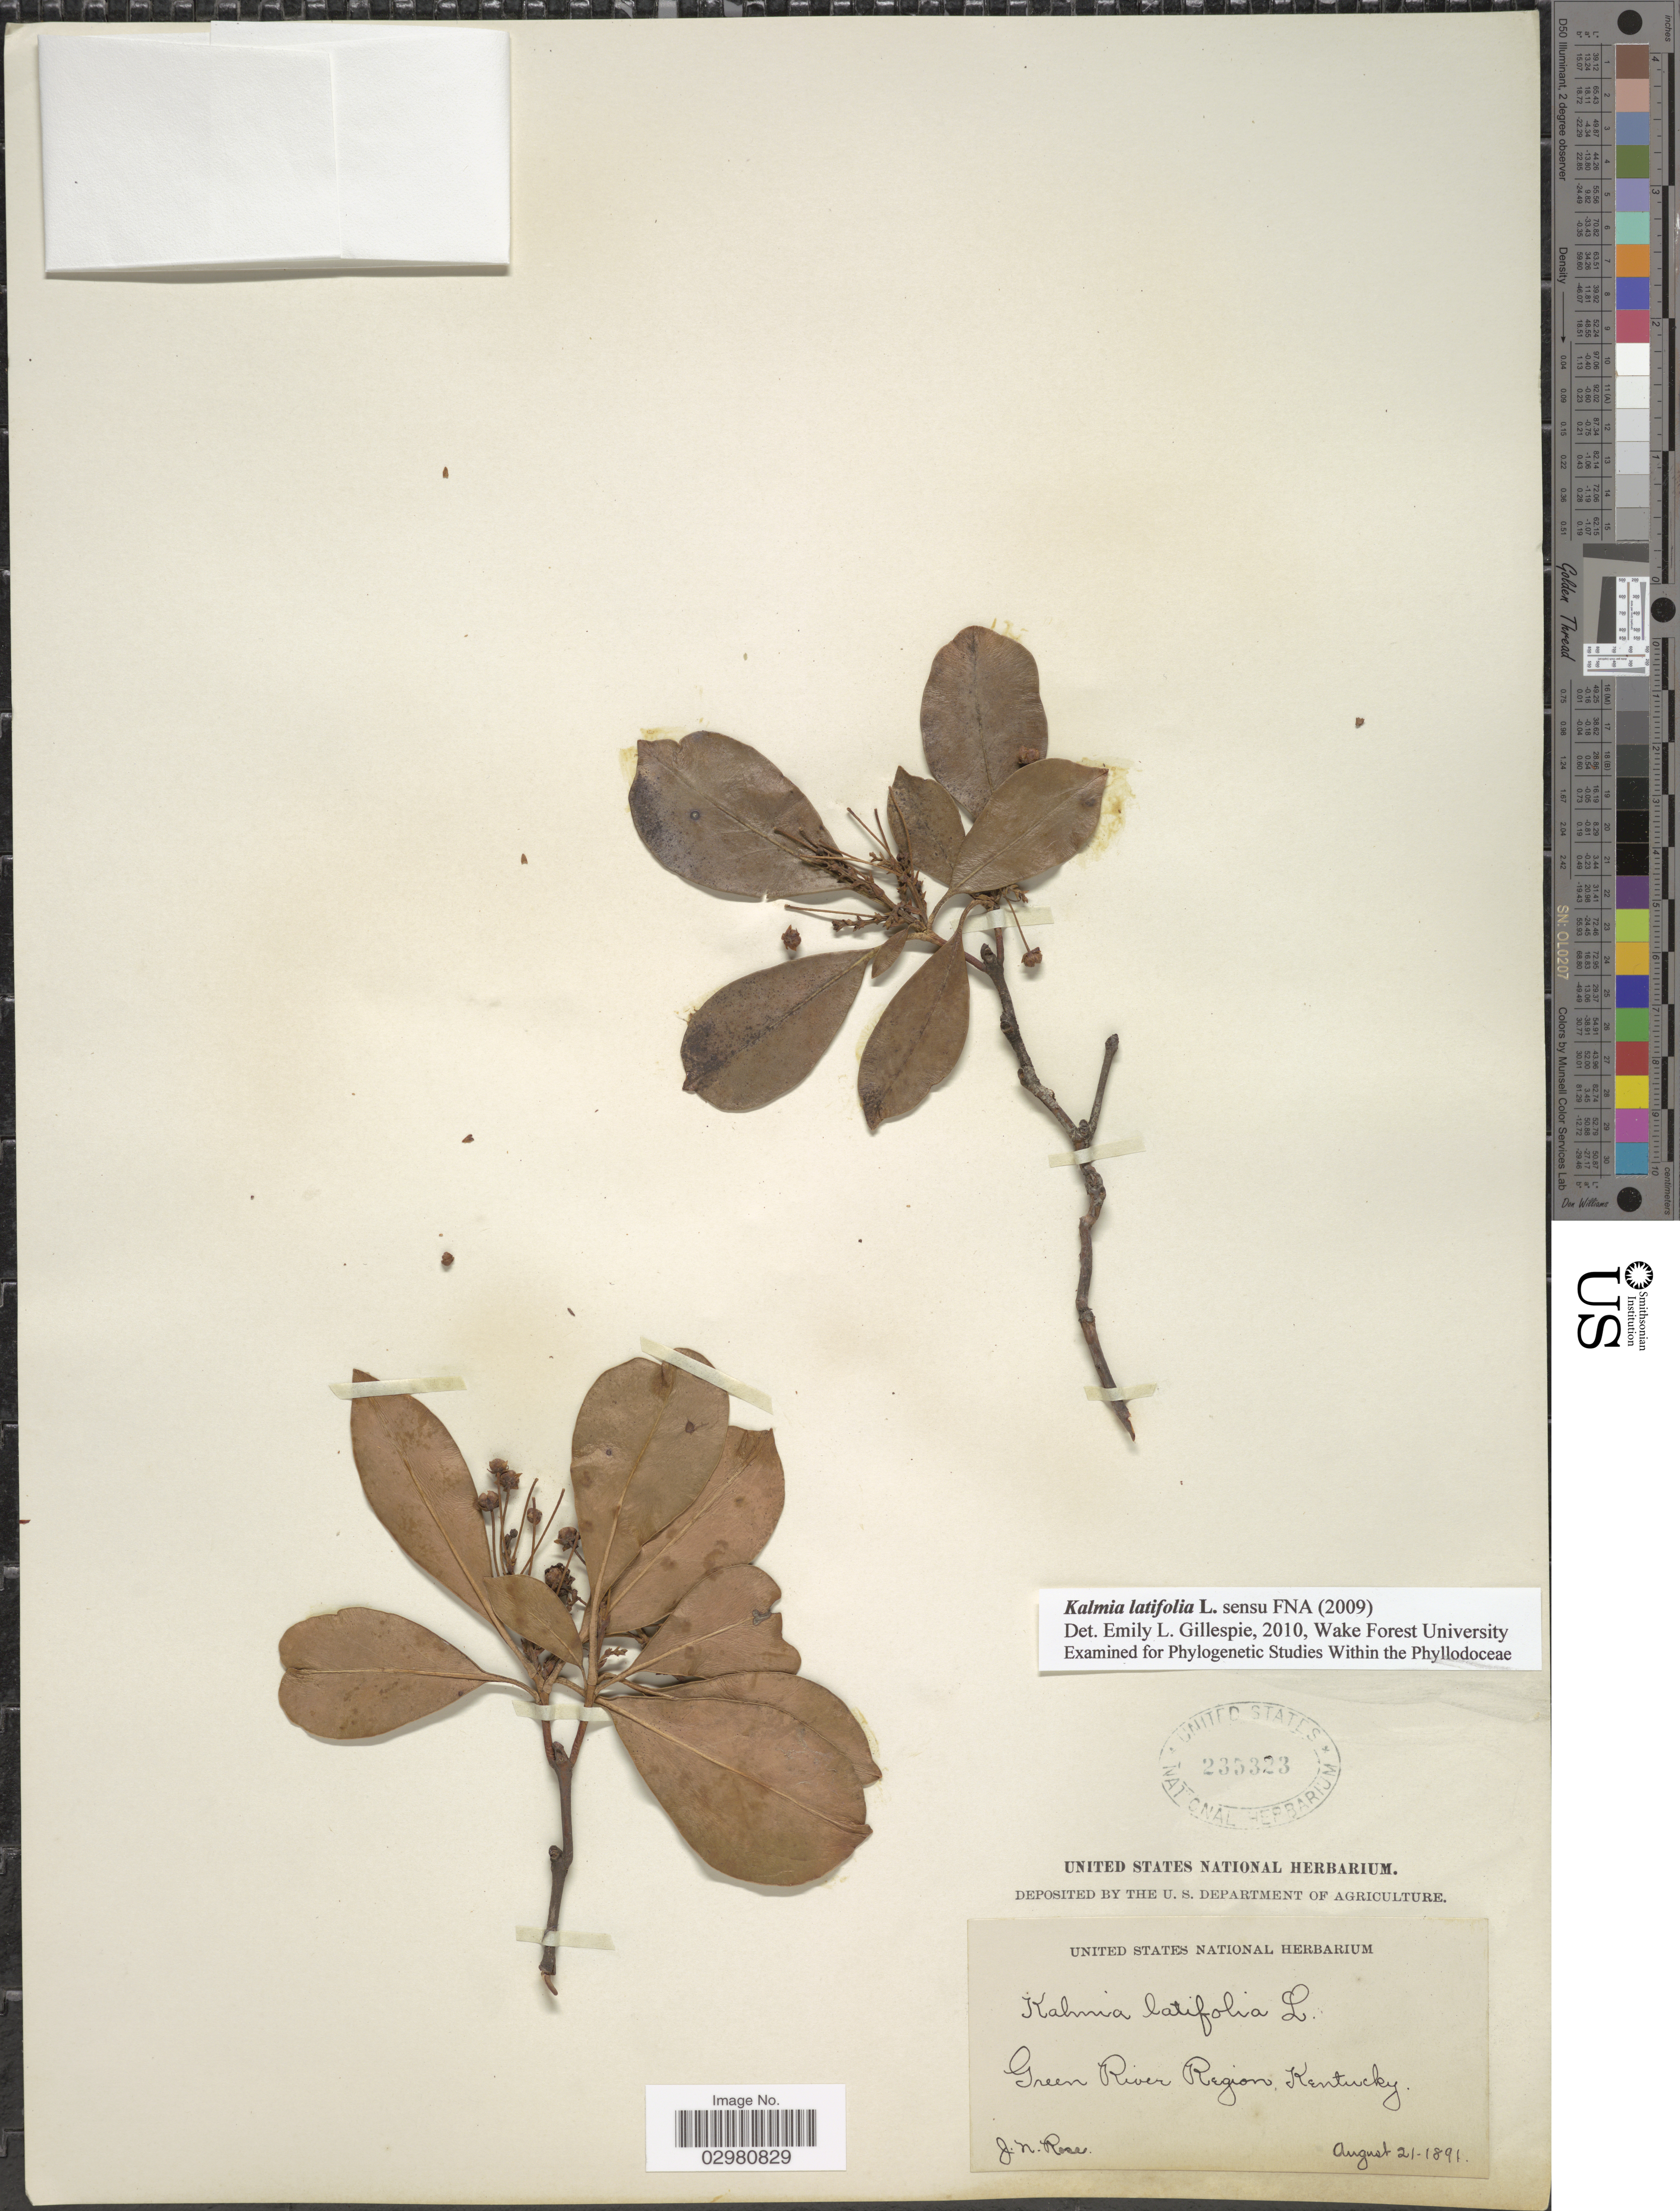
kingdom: Plantae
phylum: Tracheophyta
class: Magnoliopsida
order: Ericales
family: Ericaceae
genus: Kalmia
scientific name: Kalmia latifolia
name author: L.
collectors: J. N. Rose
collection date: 1891-08-21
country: United States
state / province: Kentucky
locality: Green River Region.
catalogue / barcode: US 235323